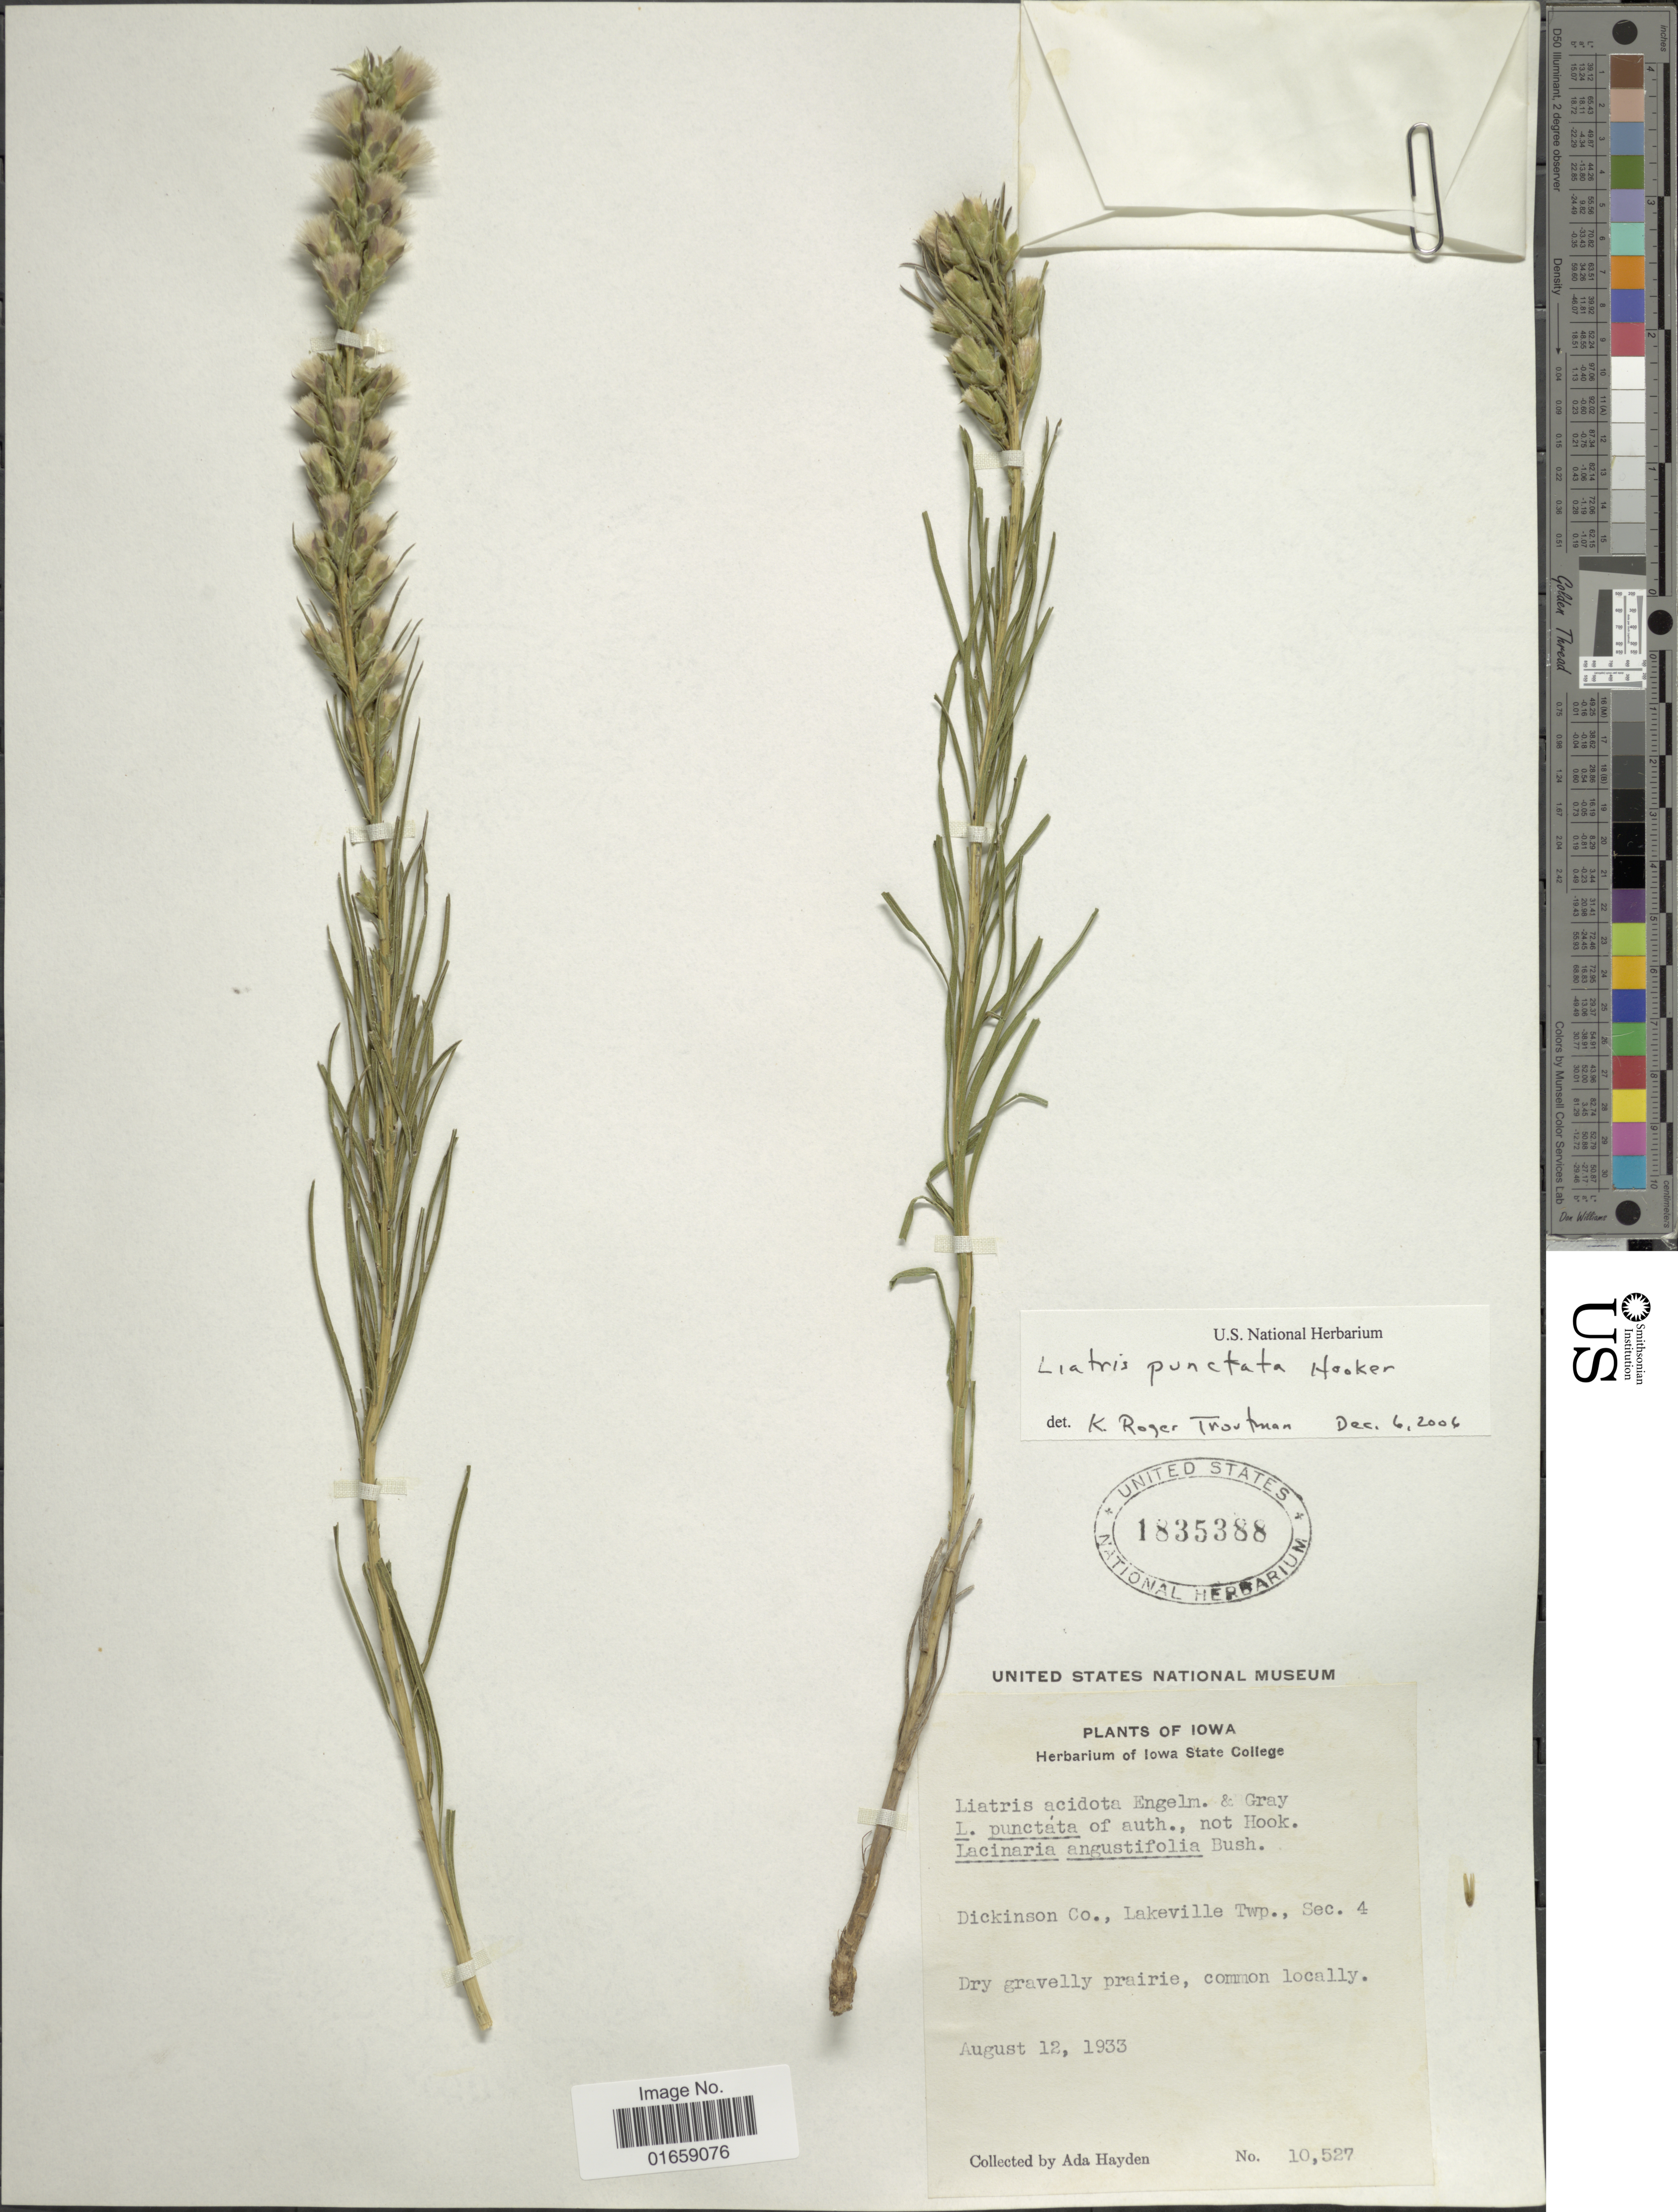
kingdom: Plantae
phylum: Tracheophyta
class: Magnoliopsida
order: Asterales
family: Asteraceae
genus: Liatris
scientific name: Liatris punctata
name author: Hook.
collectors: Ada Hayden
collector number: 10527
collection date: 1933-08-12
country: United States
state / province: Iowa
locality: Dickinson Co., Lakerville Twp., Sec. 4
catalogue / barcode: US 1835388